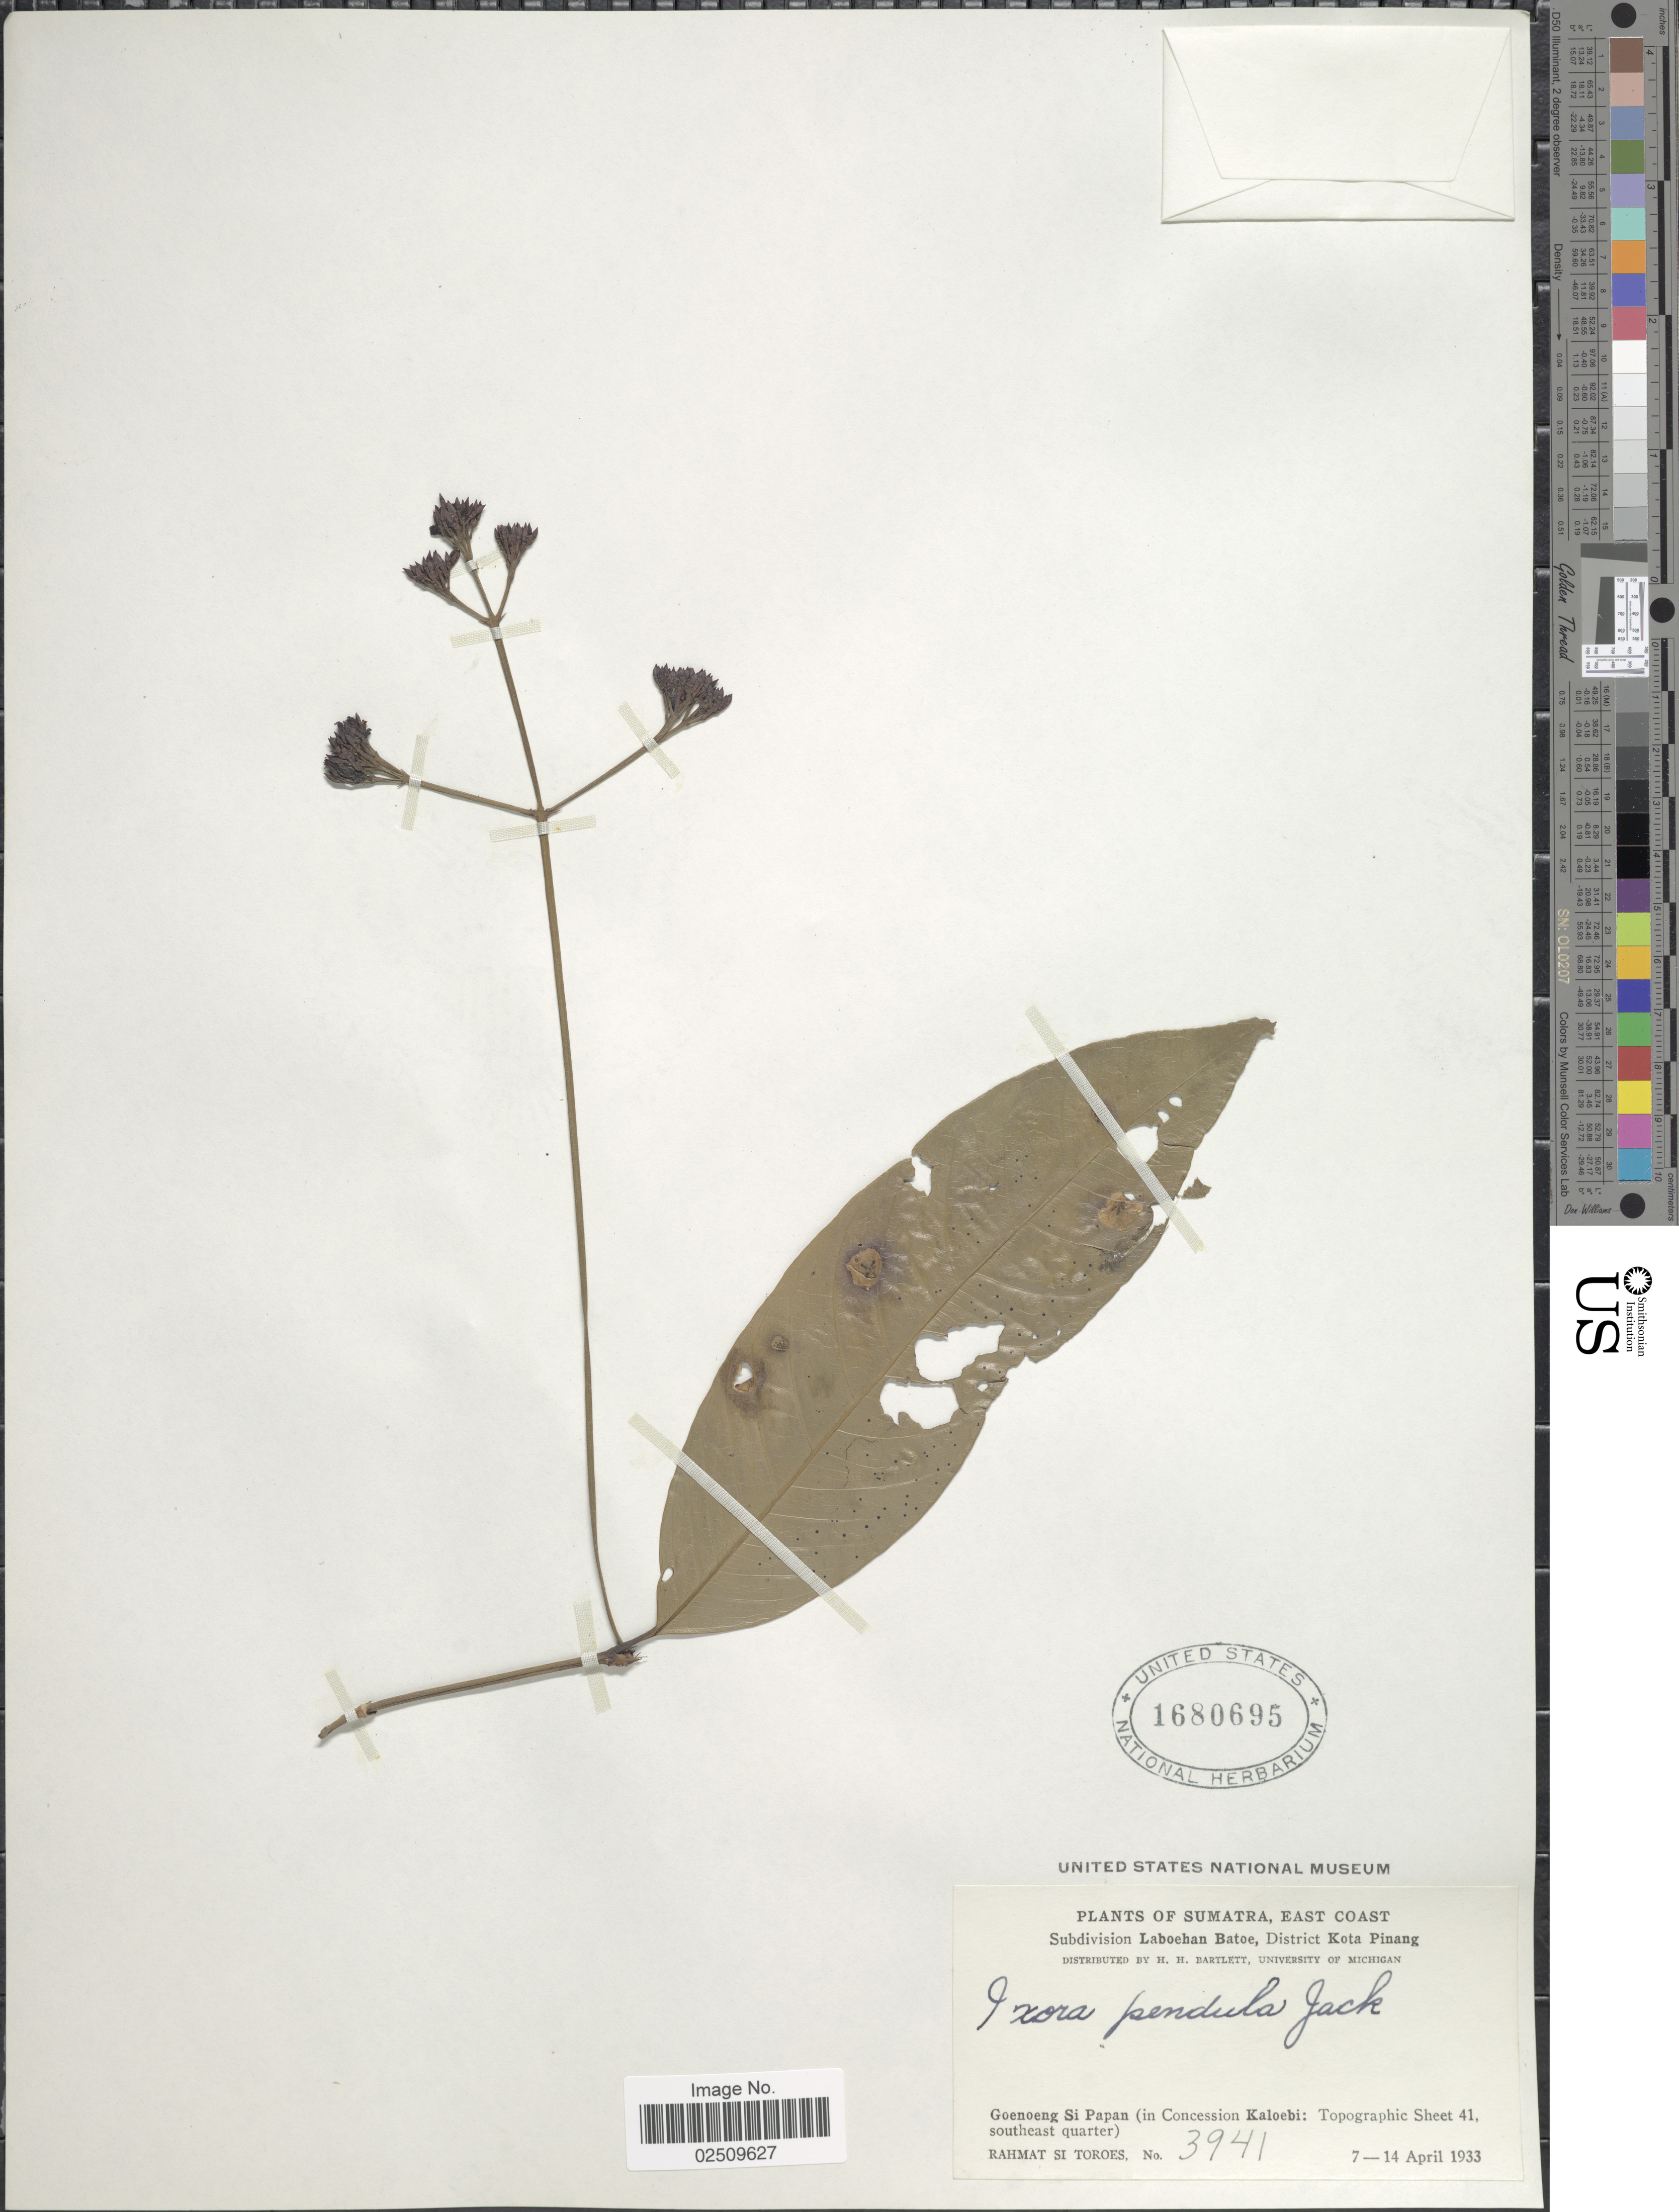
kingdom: Plantae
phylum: Tracheophyta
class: Magnoliopsida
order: Gentianales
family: Rubiaceae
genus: Ixora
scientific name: Ixora pendula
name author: Jack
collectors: Rahmat Si Boeea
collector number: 3941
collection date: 1933-04-07/1933-04-14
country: Indonesia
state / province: Sumatra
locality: East Coast, Subdivision Laboehan Batoe, District Kota Pinang, Goenoeng Si Papan (in Concession Kaloebi: Topographic Sheet 41, southeast quarter)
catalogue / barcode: US 1680695